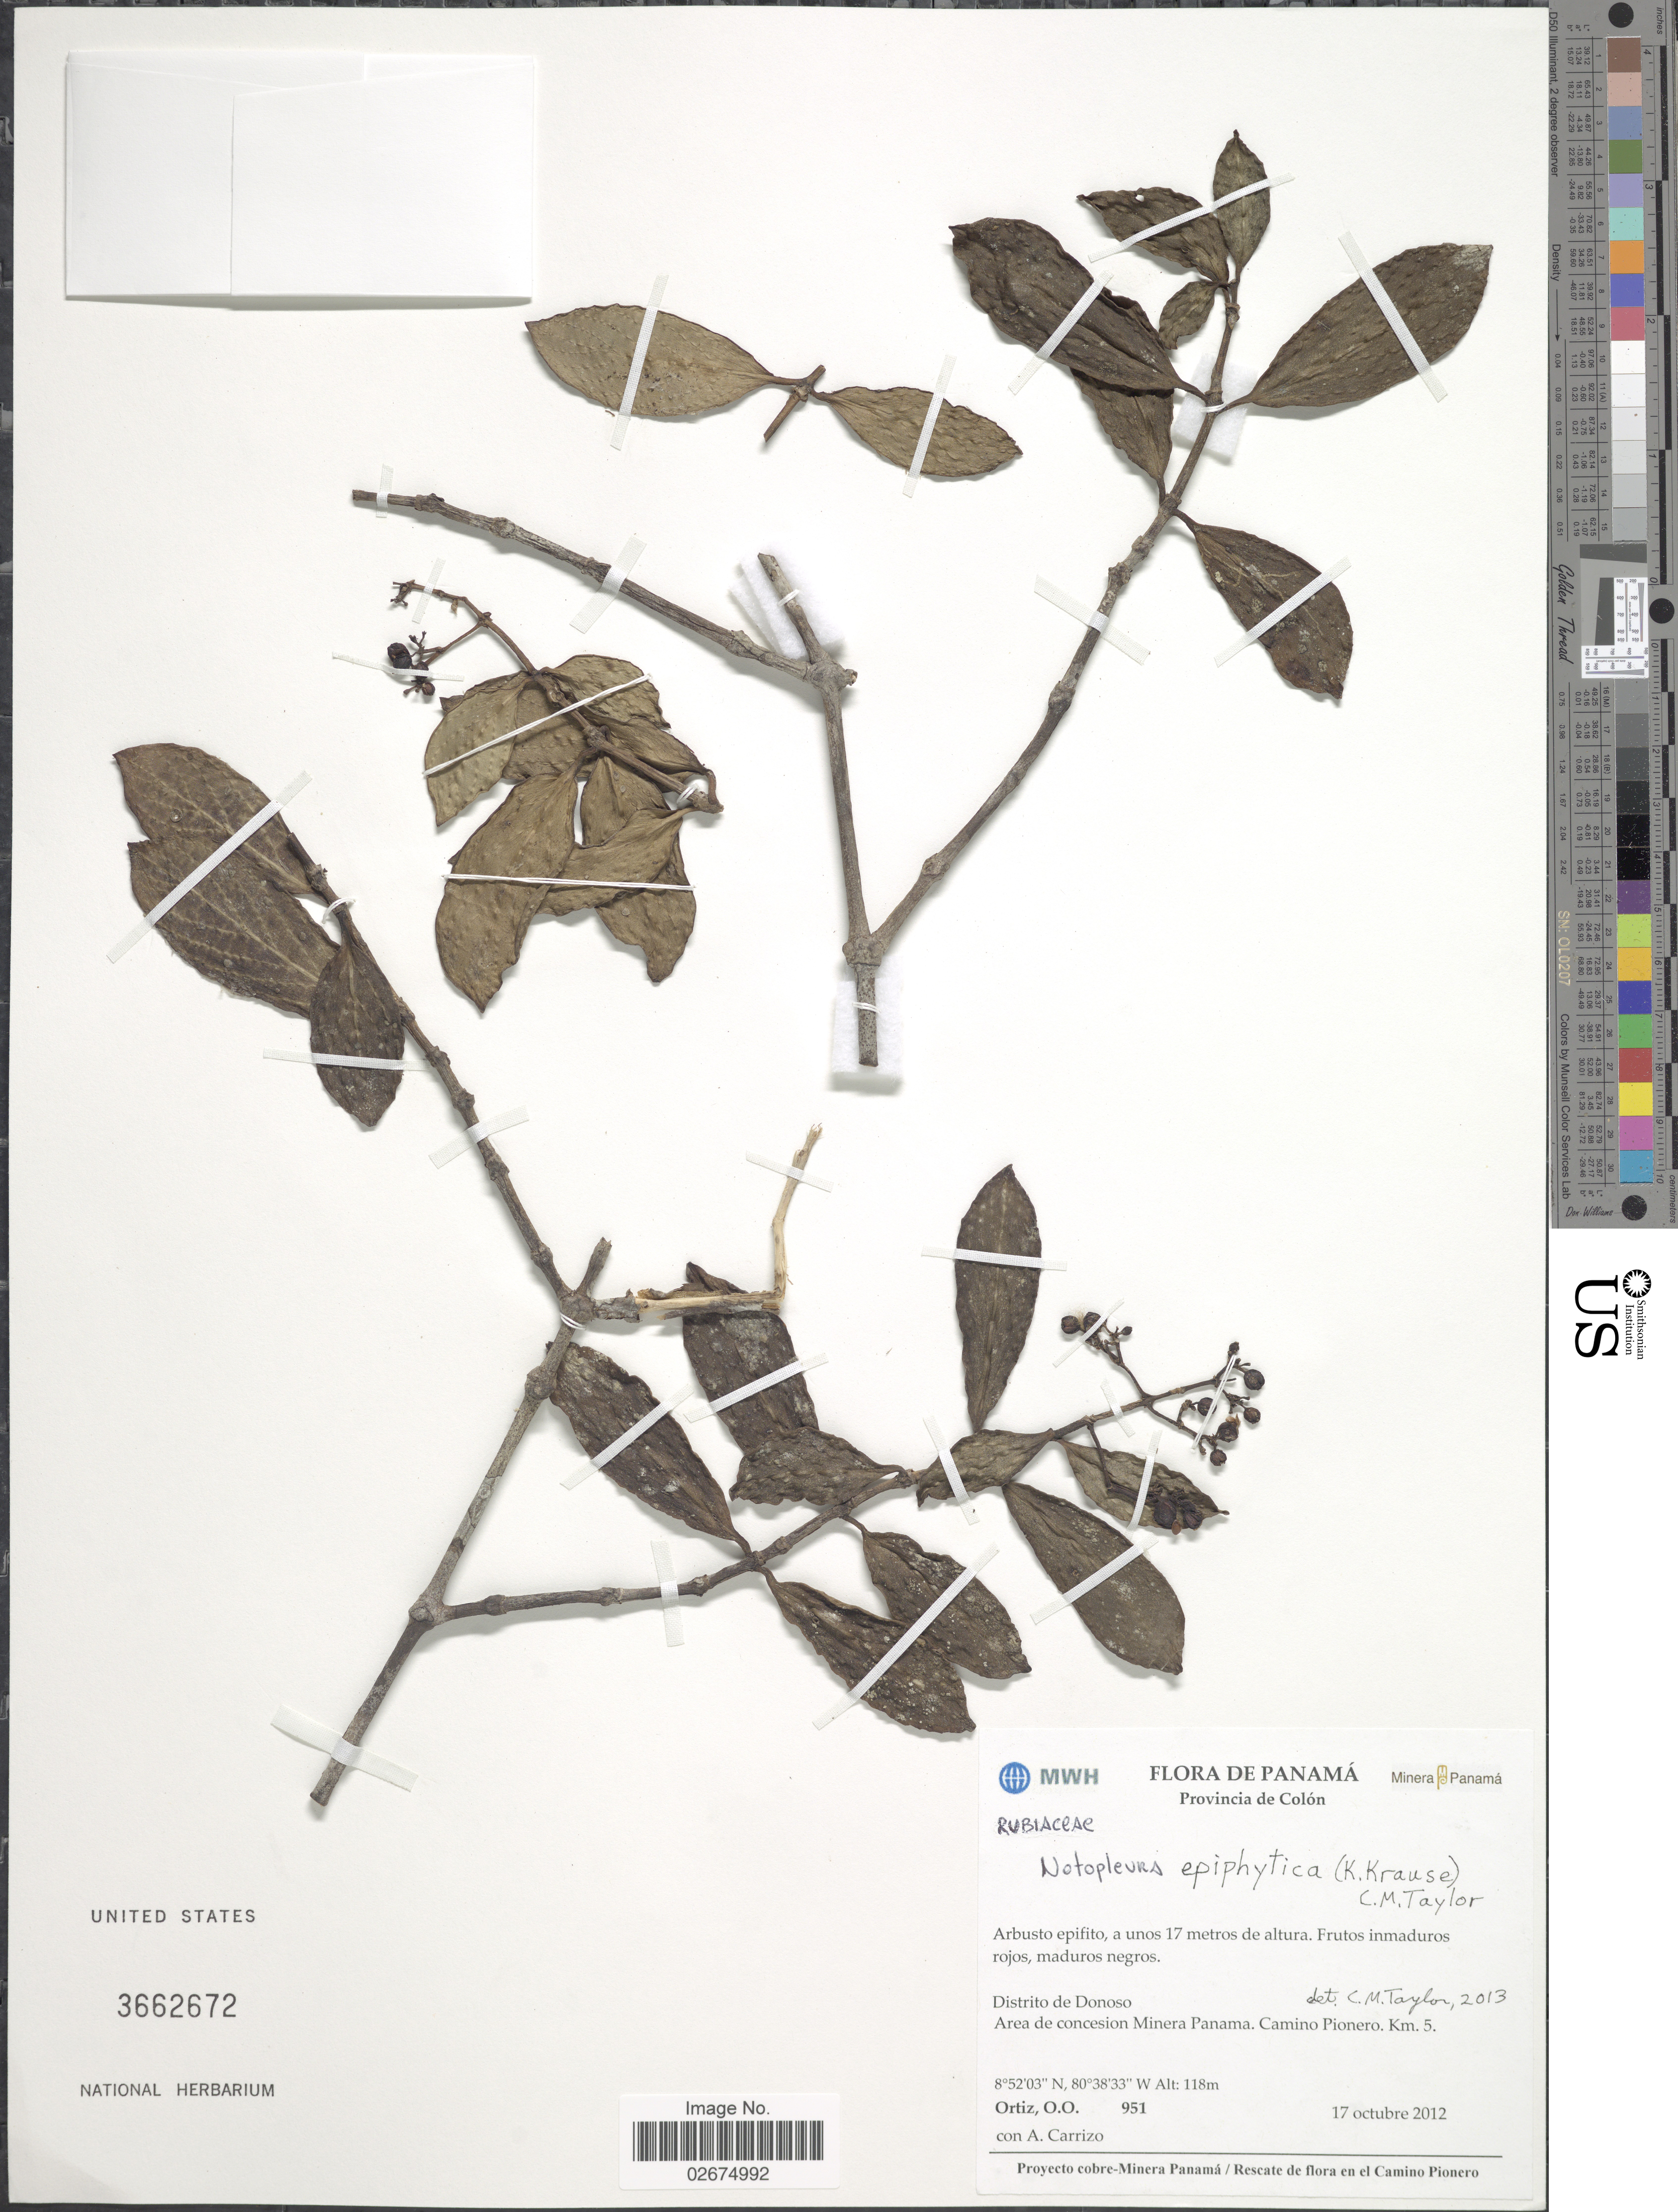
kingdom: Plantae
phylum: Tracheophyta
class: Magnoliopsida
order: Gentianales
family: Rubiaceae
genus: Notopleura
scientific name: Notopleura epiphytica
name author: (K. Krause) C.M. Taylor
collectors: O. O. Ortiz & C. Carrizo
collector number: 951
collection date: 2012-10-17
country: Panama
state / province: Colón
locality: Distrito de Donoso. Area de concesion Minera Panama. Camino Pionero. Km. 5.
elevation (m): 118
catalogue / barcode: US 3662672